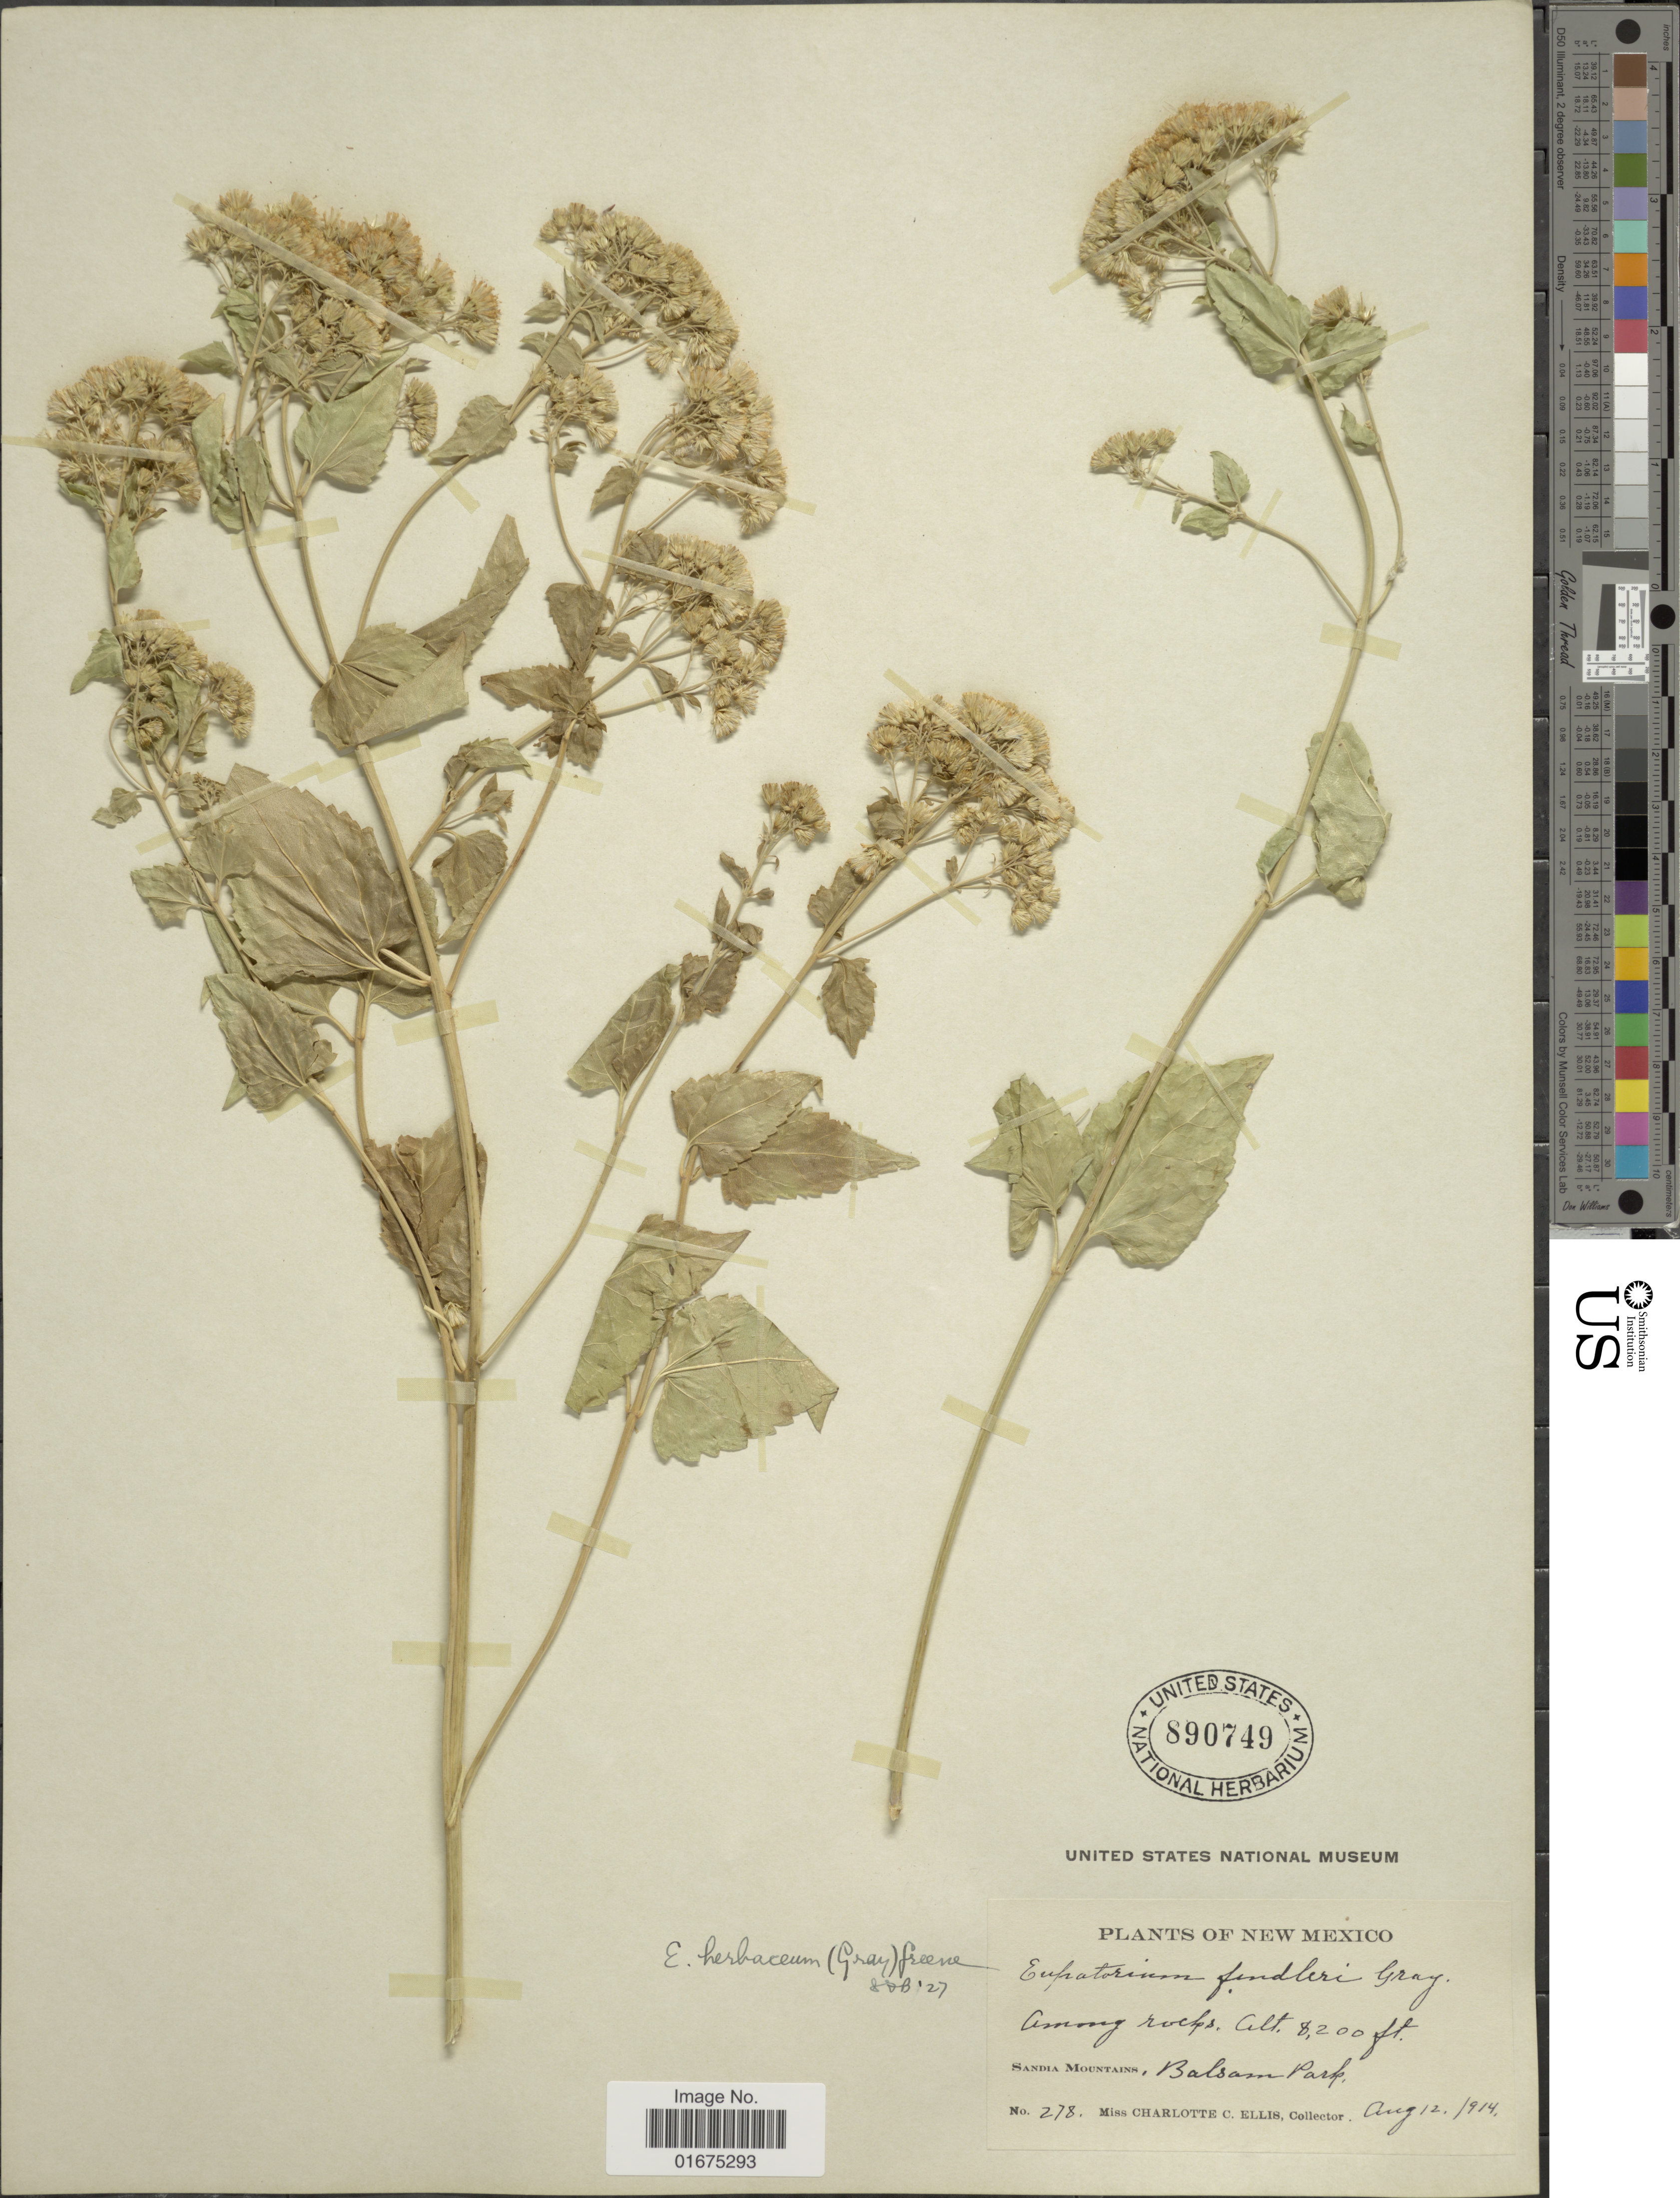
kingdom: Plantae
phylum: Tracheophyta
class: Magnoliopsida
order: Asterales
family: Asteraceae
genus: Ageratina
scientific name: Ageratina herbacea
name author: (A. Gray) R.M. King & H. Rob.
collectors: C. C. Ellis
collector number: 278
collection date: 1914-08-12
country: United States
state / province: New Mexico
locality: Sandia Mountains, Blasam Park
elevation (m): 2499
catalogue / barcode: US 890749